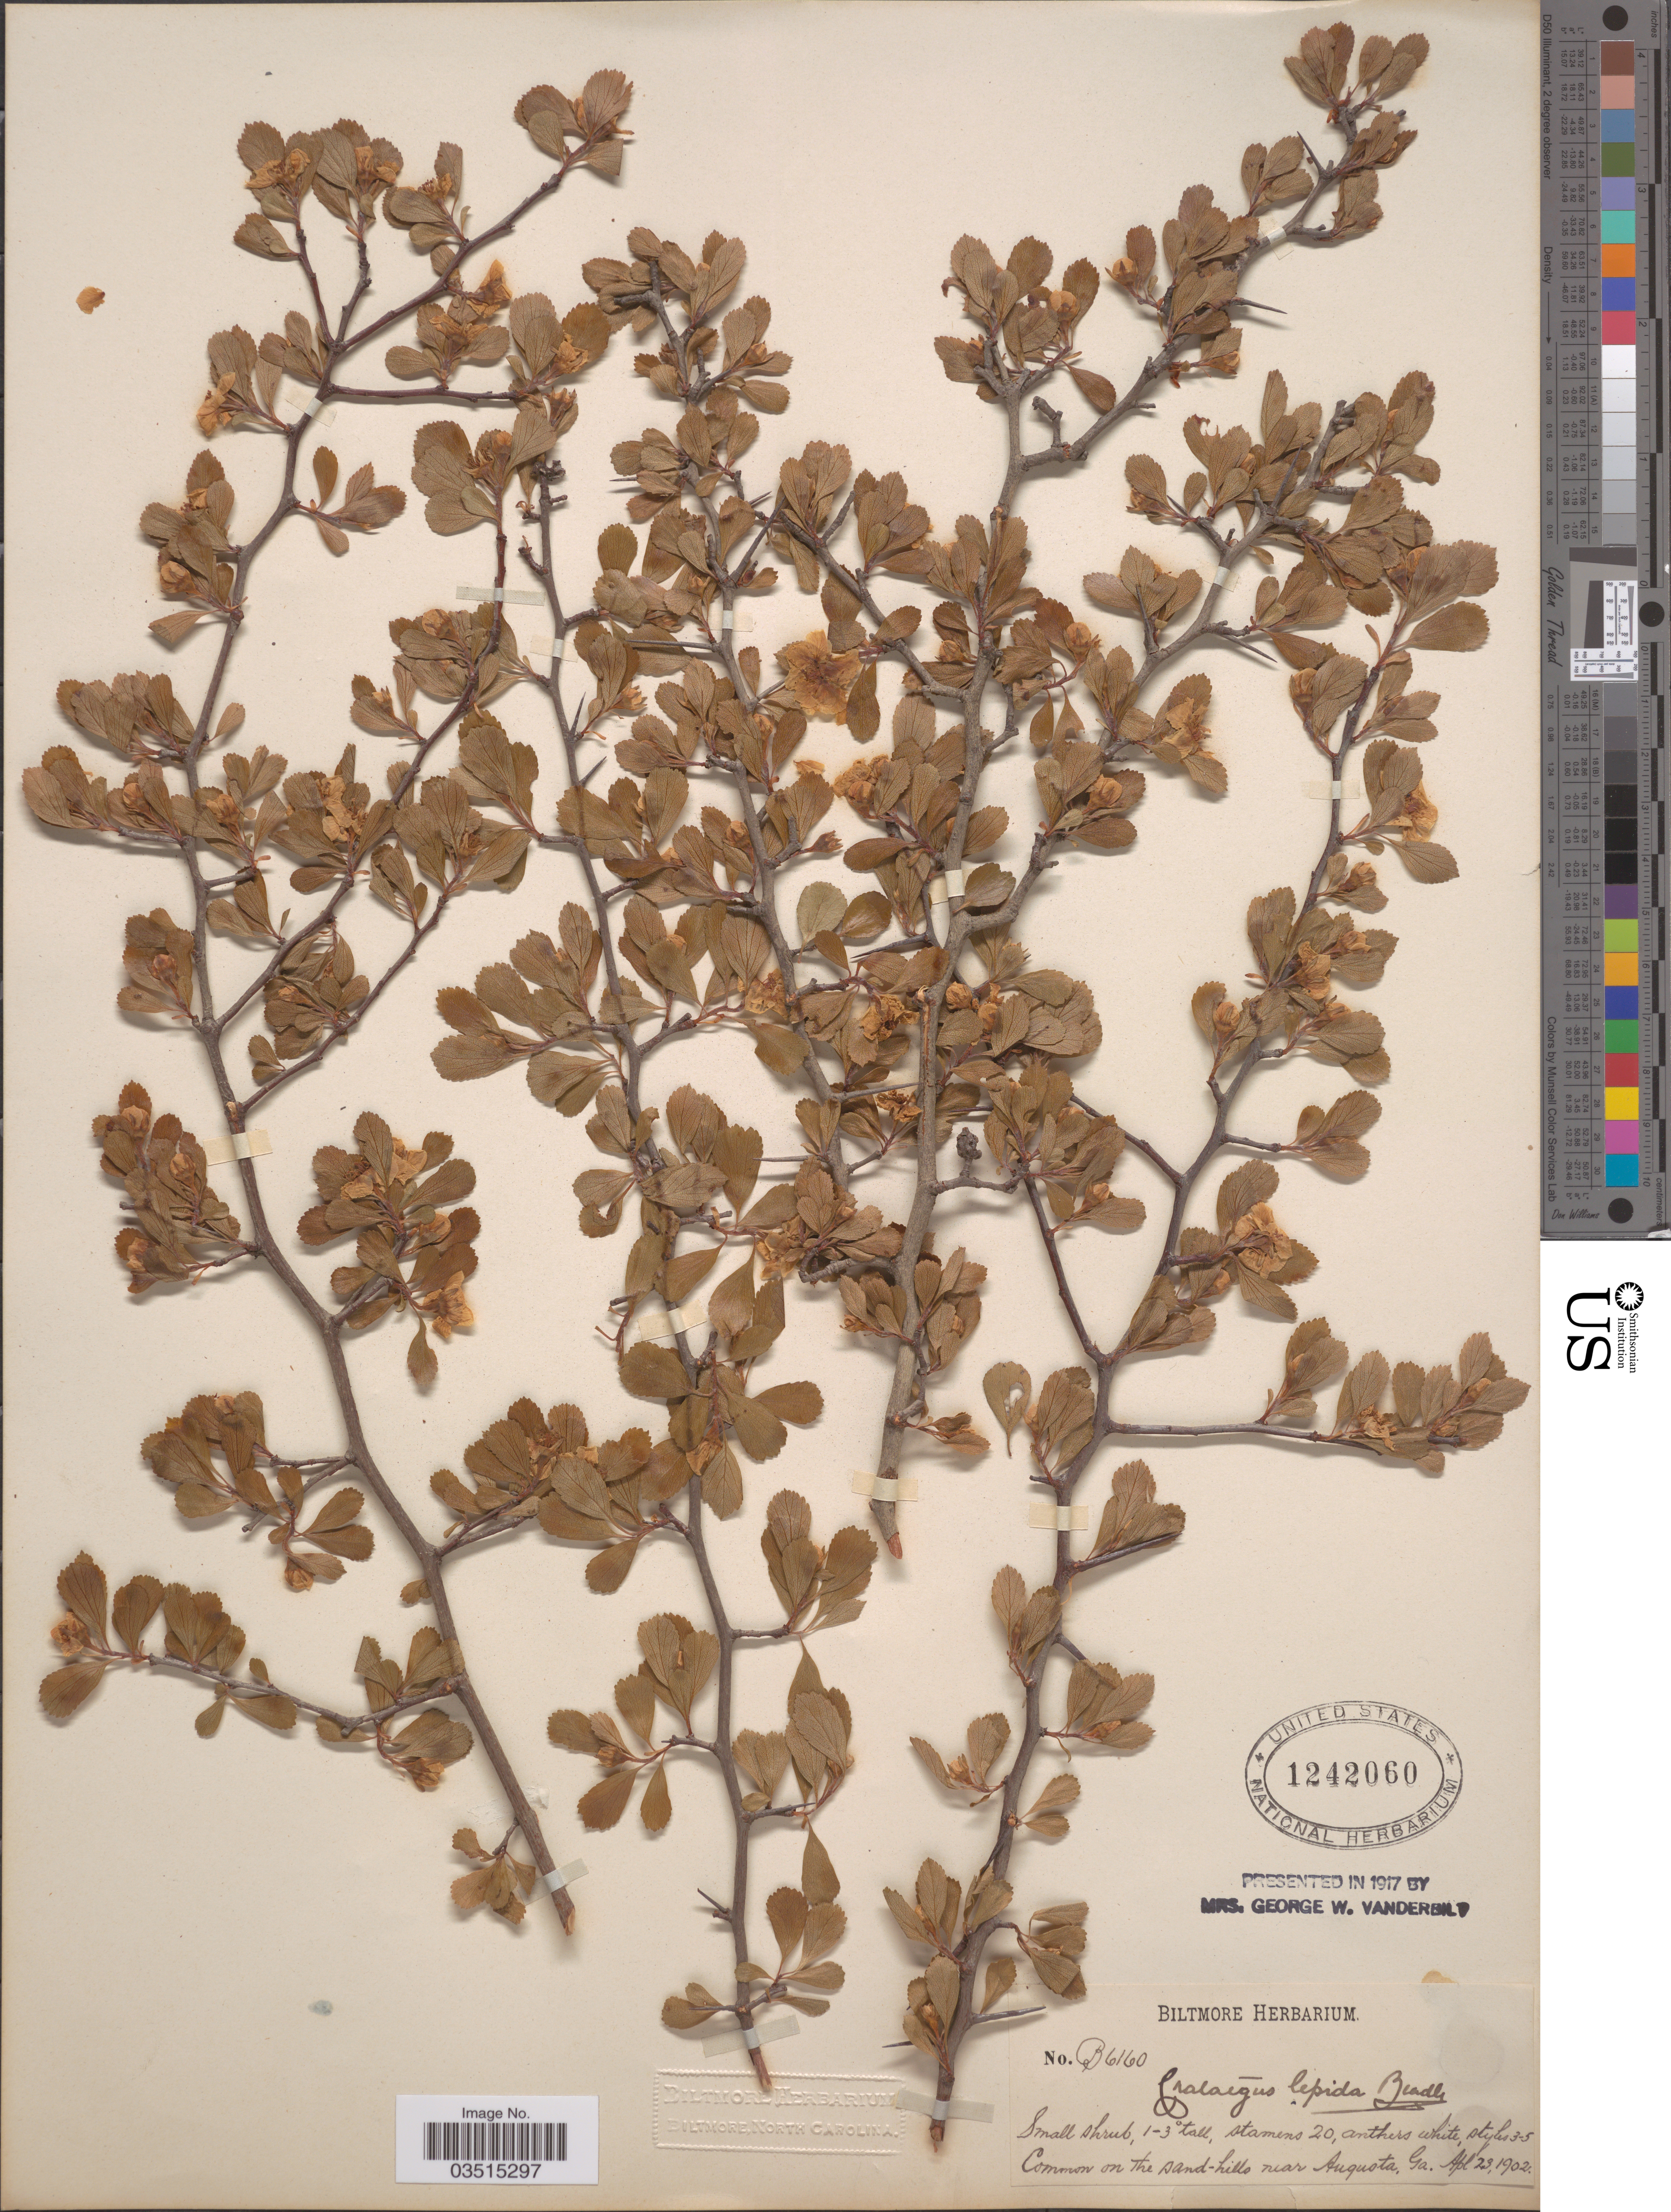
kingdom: Plantae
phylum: Tracheophyta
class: Magnoliopsida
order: Rosales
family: Rosaceae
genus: Crataegus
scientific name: Crataegus lepida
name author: Beadle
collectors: ex herb. Biltmore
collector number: B6160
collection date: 1902-04-23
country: United States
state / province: Georgia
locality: Sand-hills near Augusta.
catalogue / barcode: US 1242060